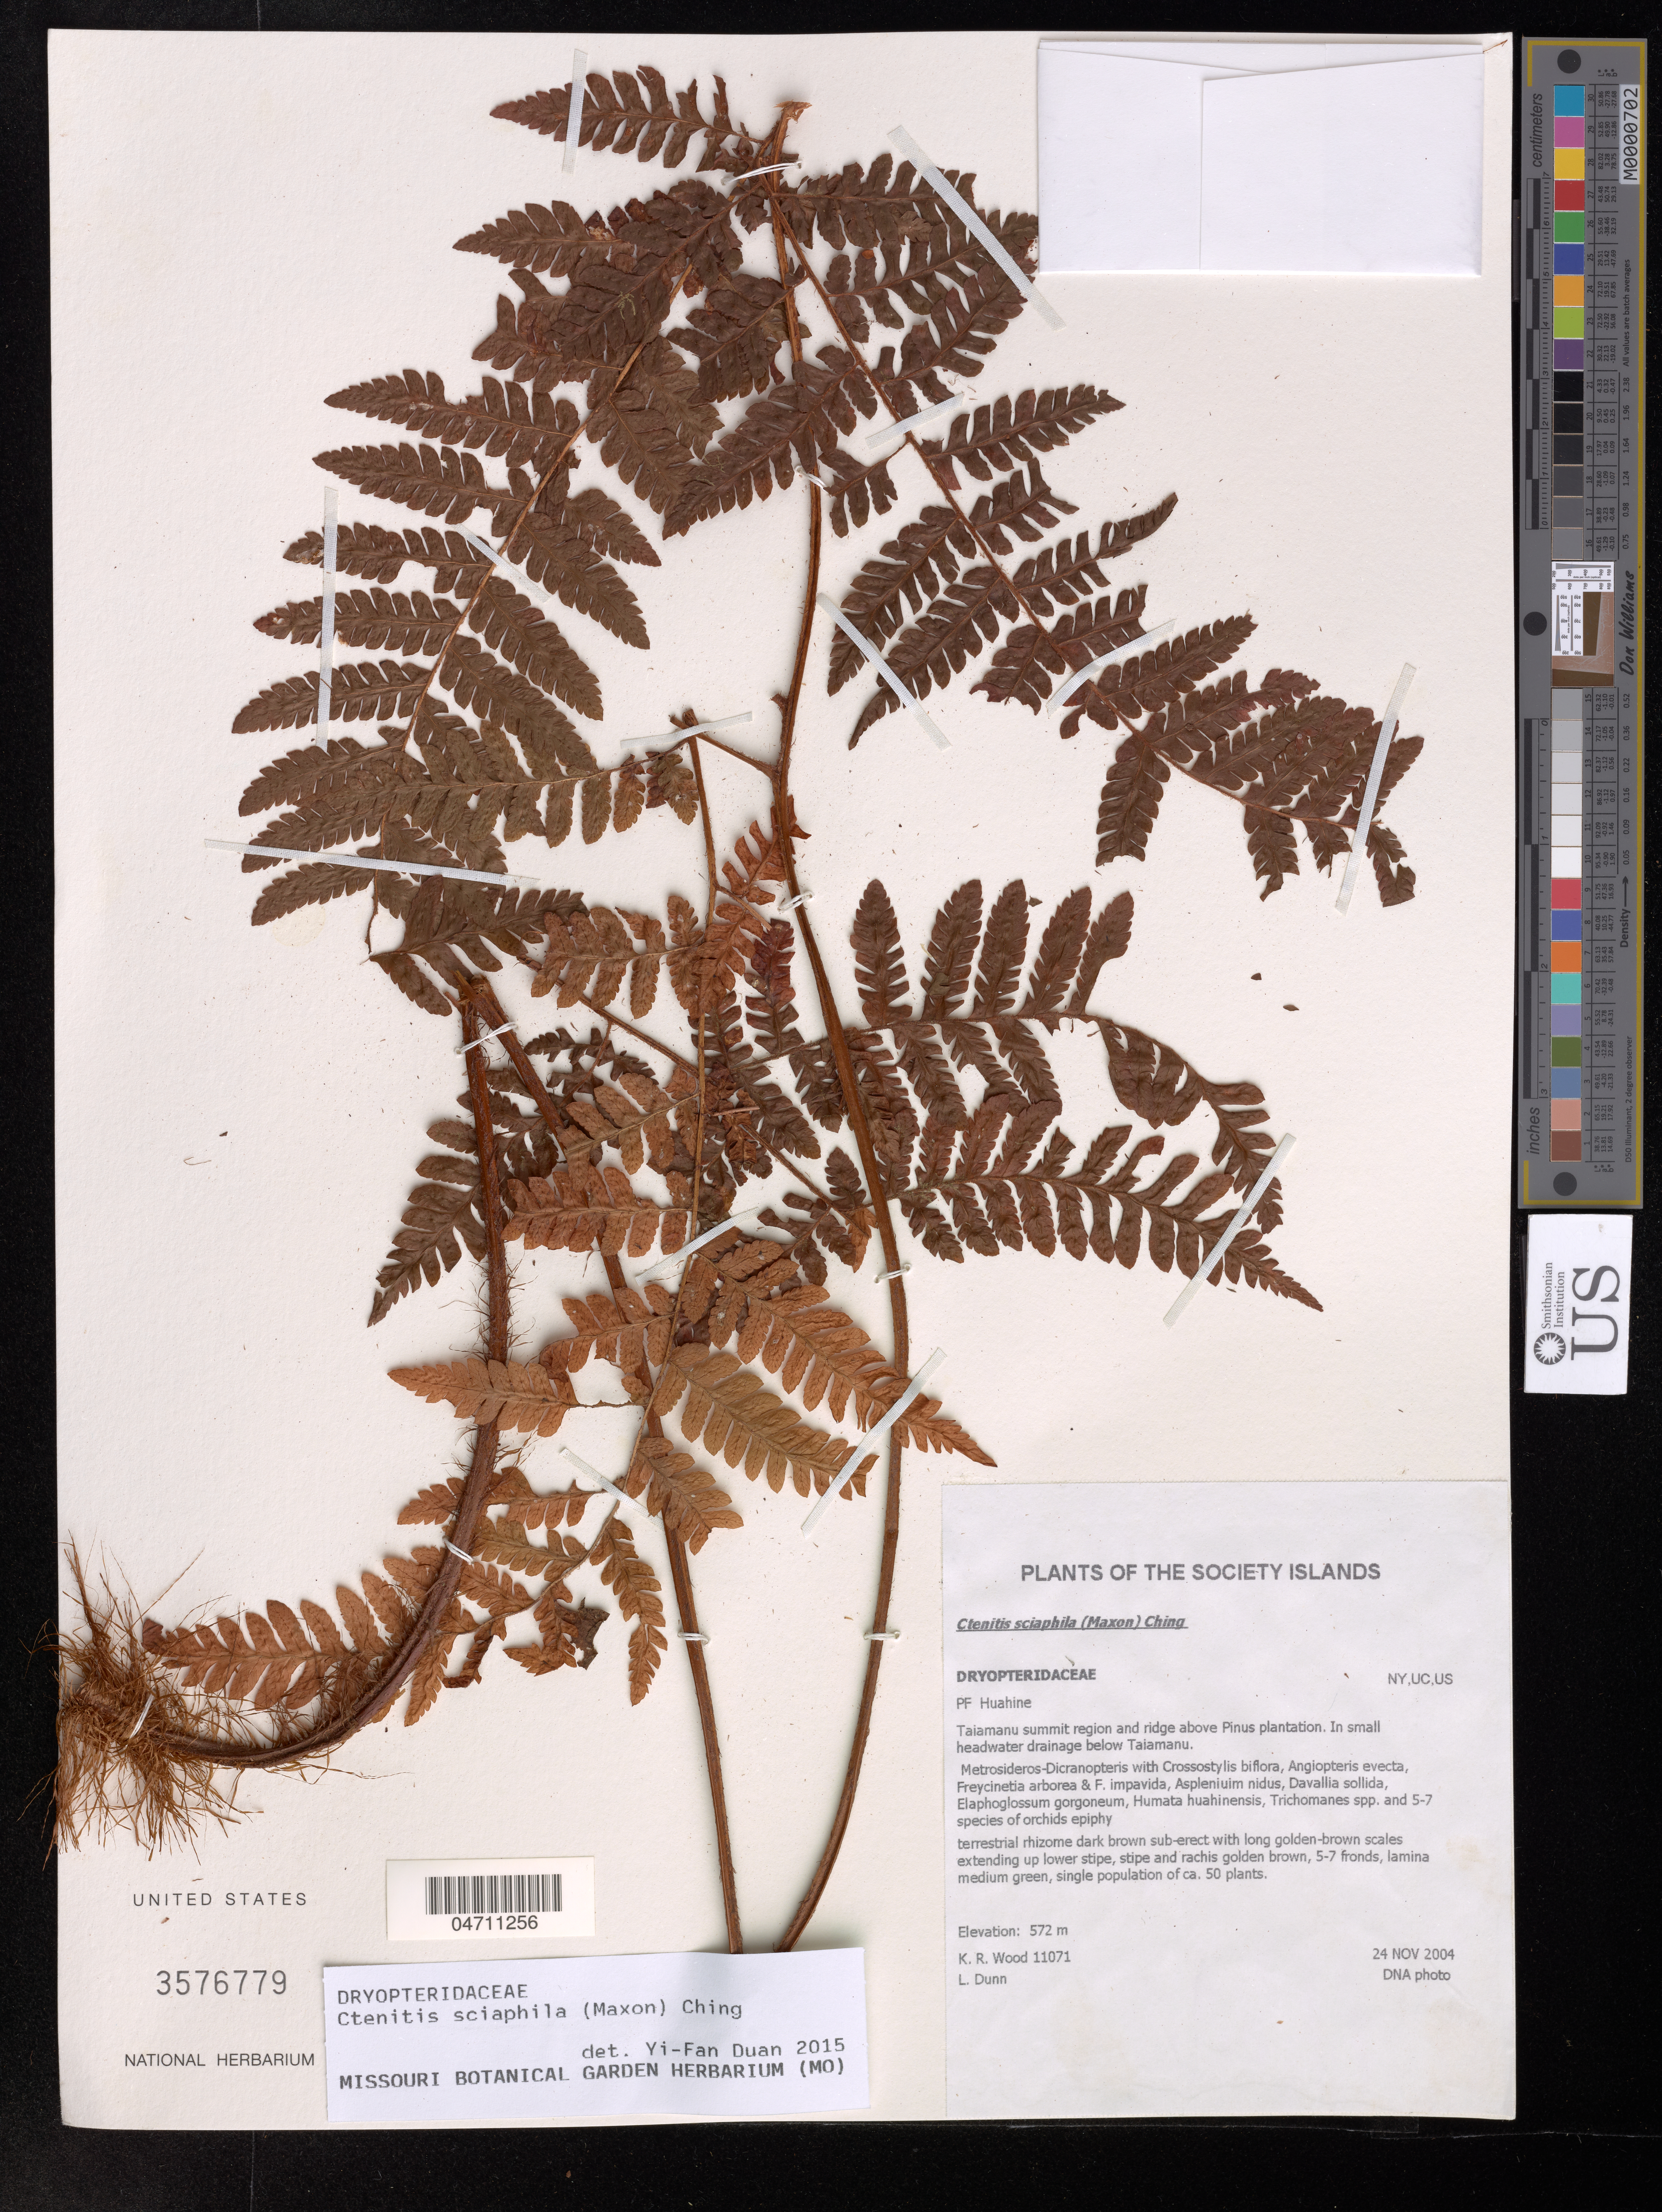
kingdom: Plantae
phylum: Tracheophyta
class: Polypodiopsida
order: Polypodiales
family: Dryopteridaceae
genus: Ctenitis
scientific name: Ctenitis sciaphila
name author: (Maxon) Ching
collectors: K. R. Wood & L. Dunn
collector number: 11071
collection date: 2004-11-24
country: French Polynesia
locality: The Society Islands. Huahine; Taiamanu summit region and ridge above Pinus plantation. In small headwater drainage below Taiamanu.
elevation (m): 572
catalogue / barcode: US 3576779